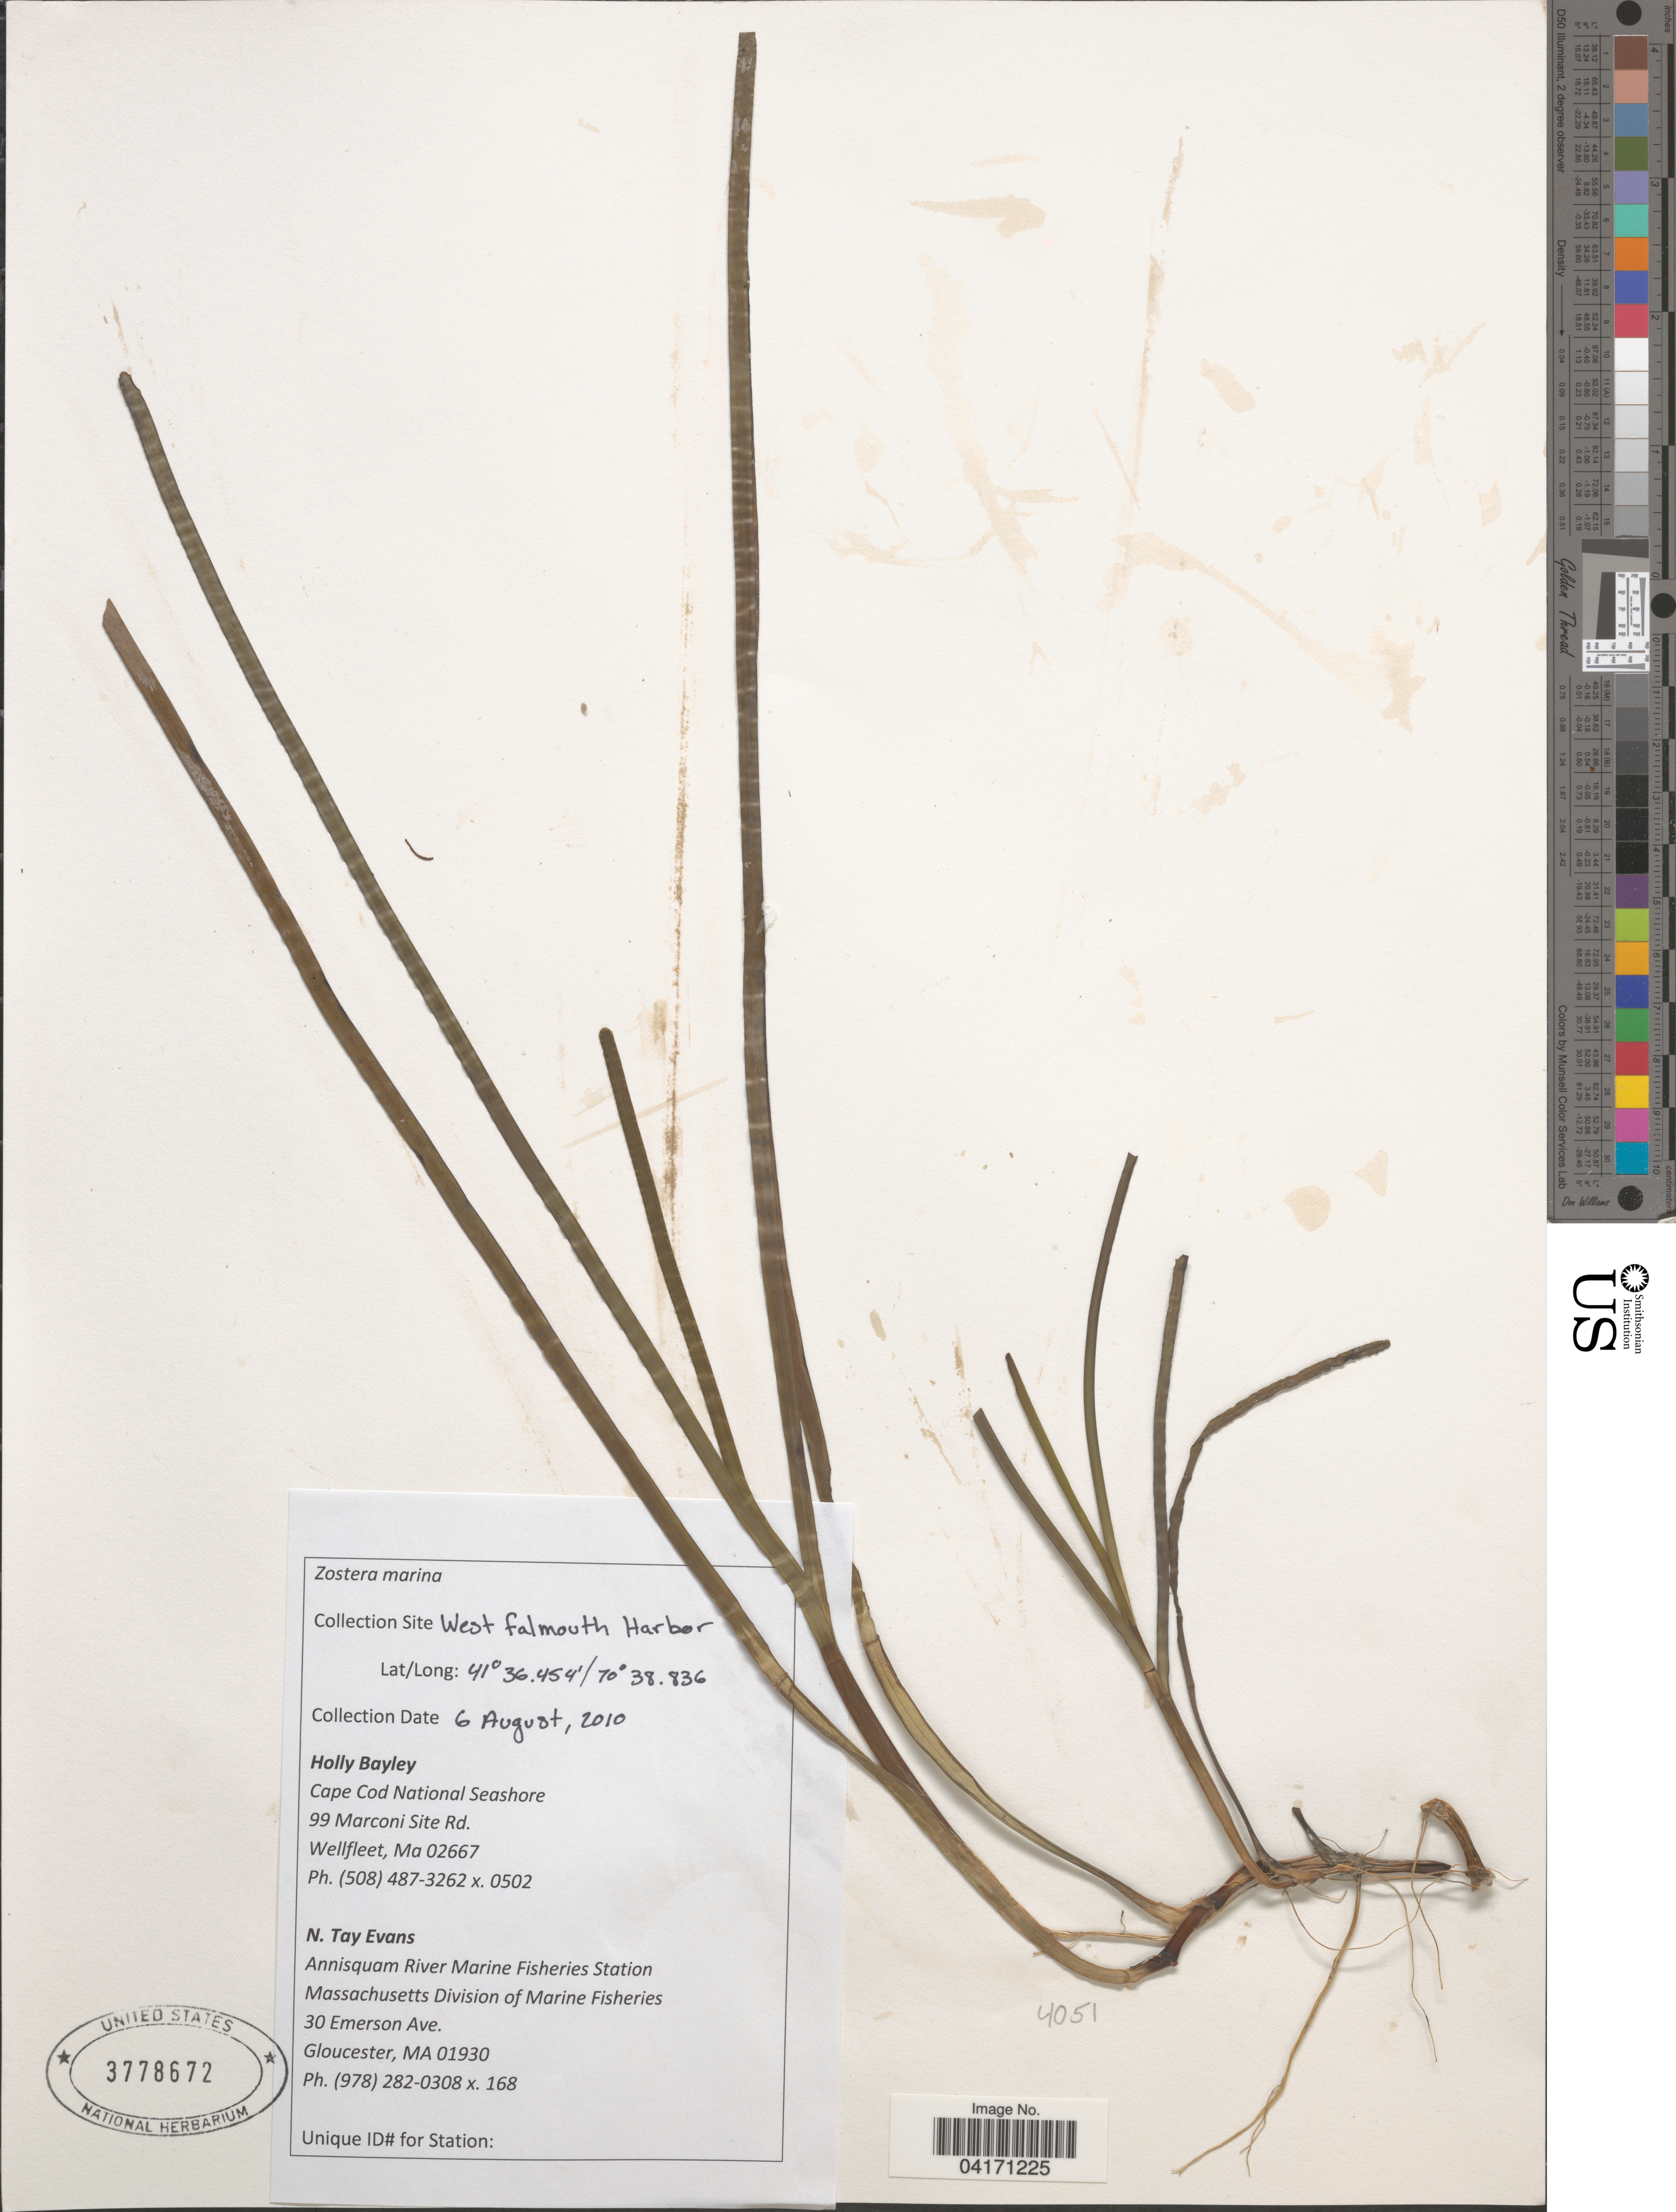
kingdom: Plantae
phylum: Tracheophyta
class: Liliopsida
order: Alismatales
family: Zosteraceae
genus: Zostera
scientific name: Zostera marina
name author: L.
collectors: H. Bayley & N. Evans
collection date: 2010-08-06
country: United States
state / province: Massachusetts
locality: West falmouth Harbor.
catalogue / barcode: US 3778672